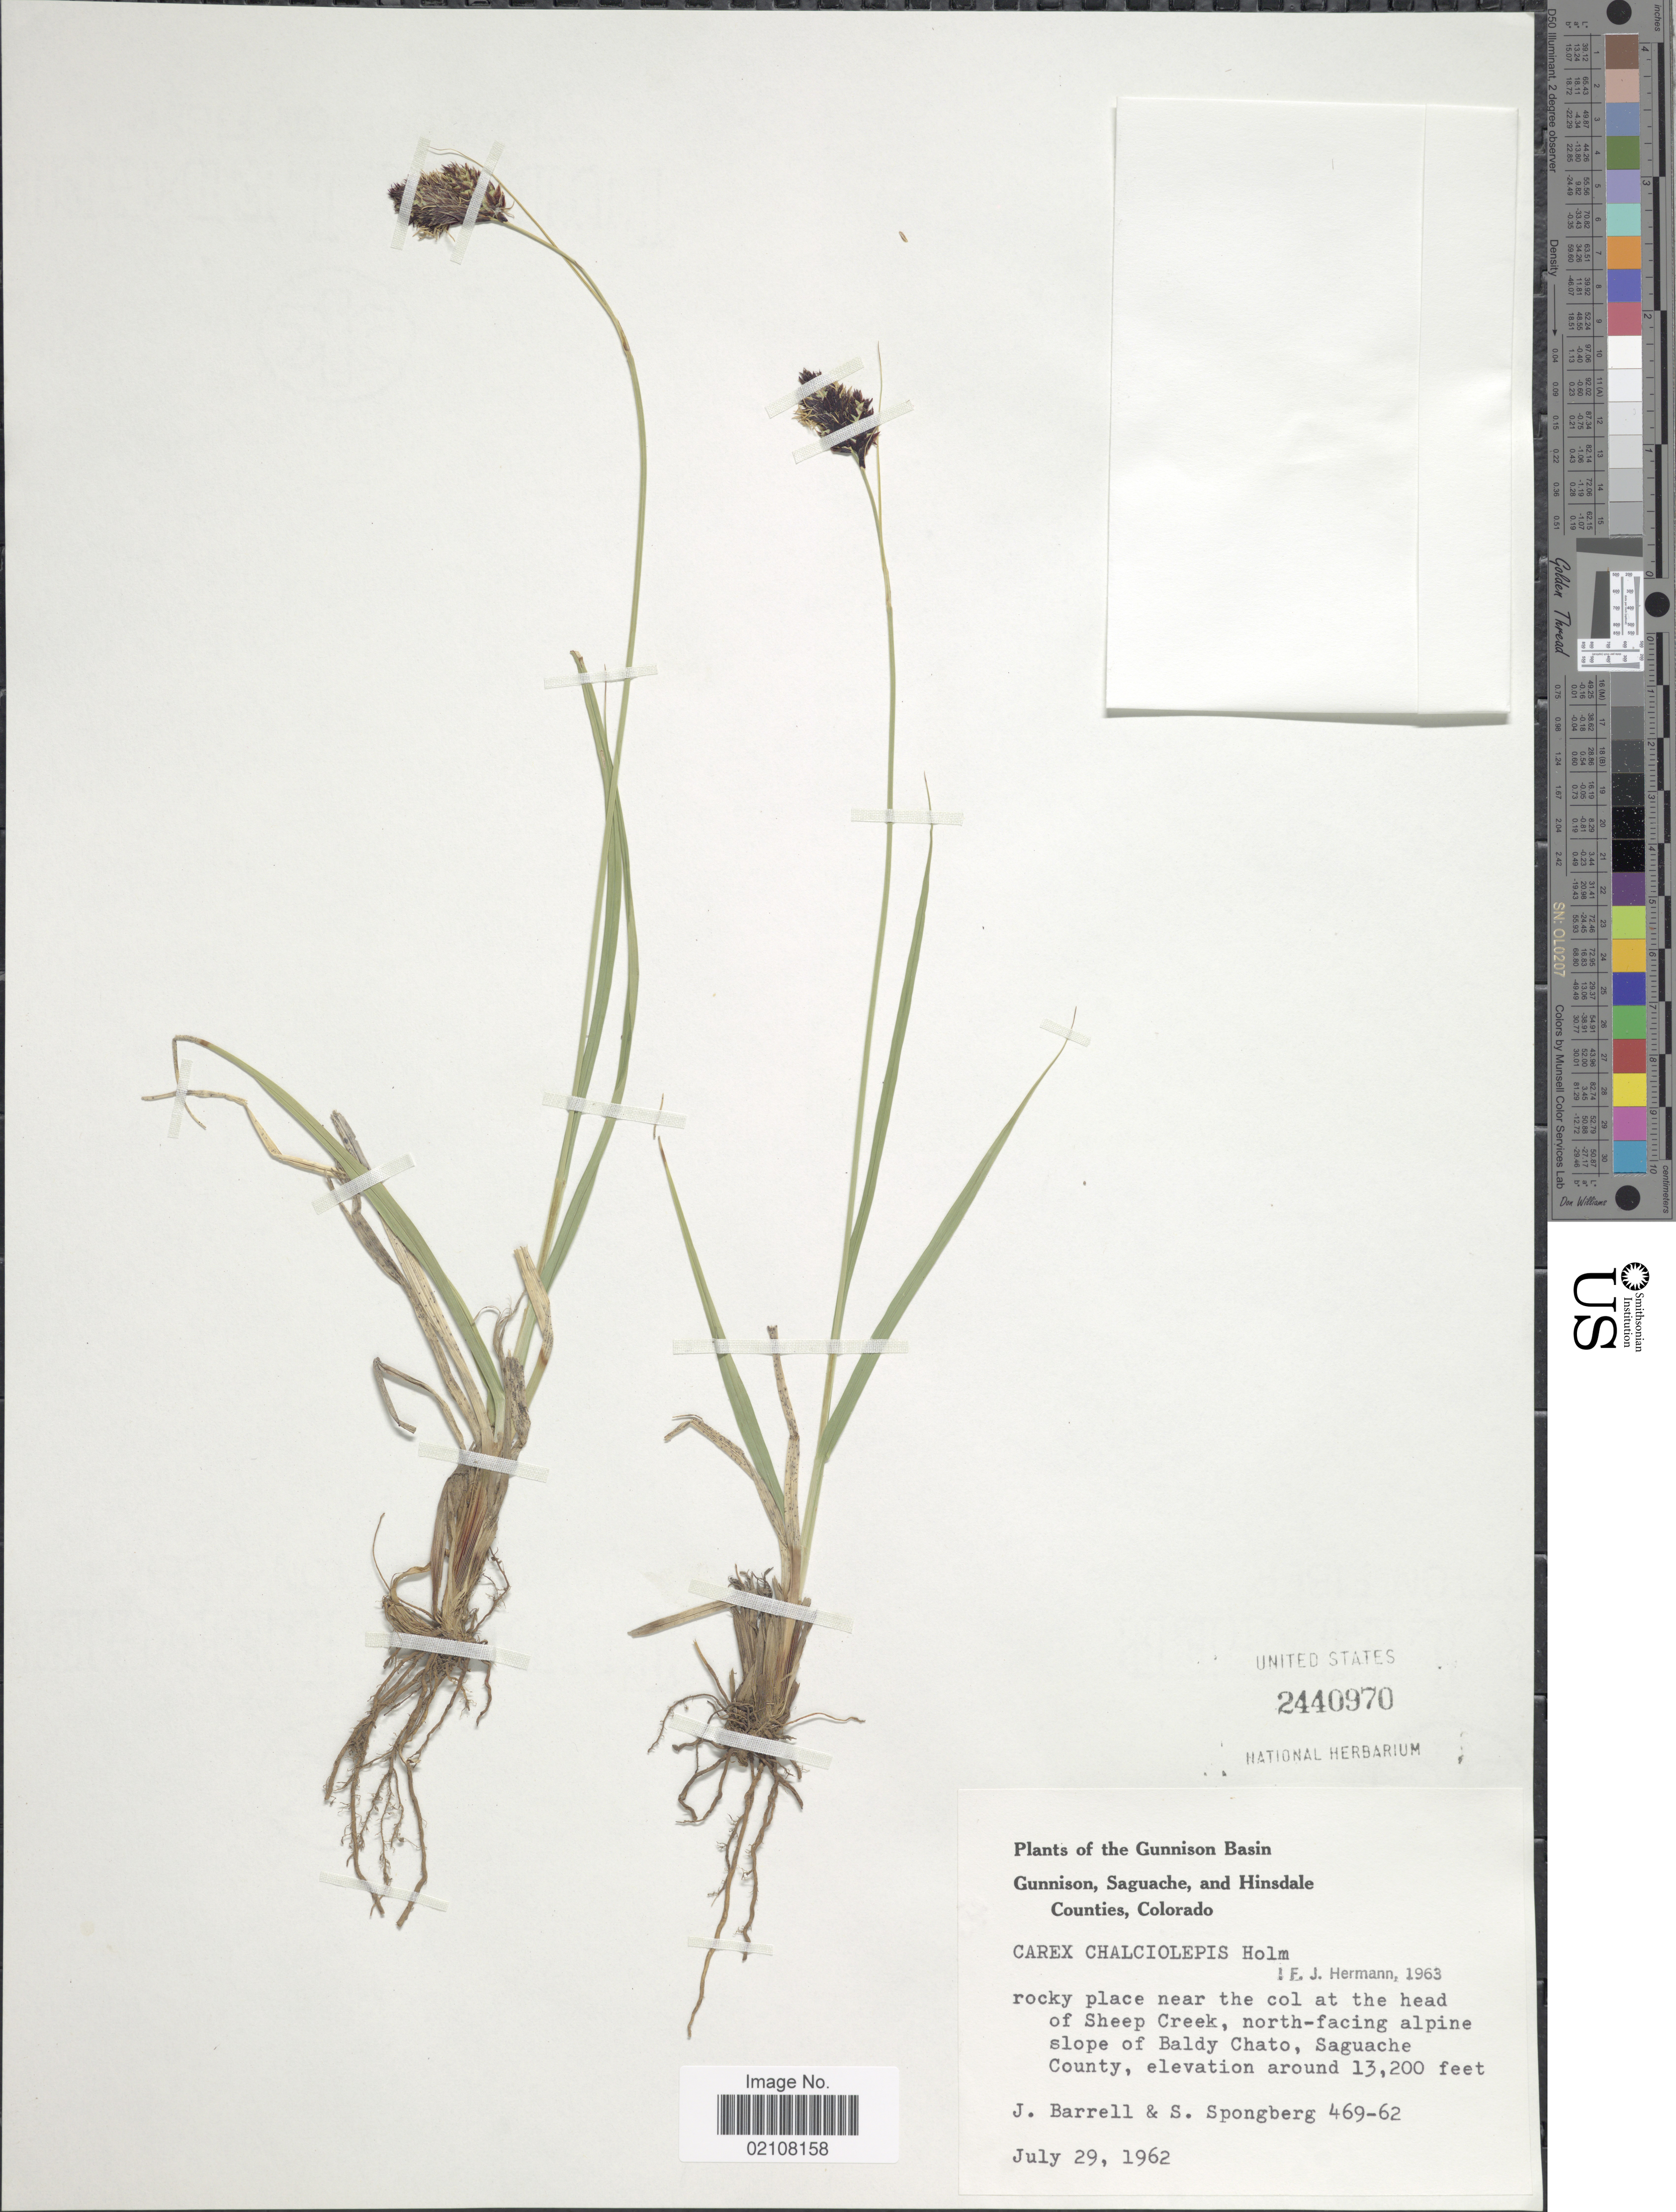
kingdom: Plantae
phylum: Tracheophyta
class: Liliopsida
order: Poales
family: Cyperaceae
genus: Carex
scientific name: Carex chalciolepis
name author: Holm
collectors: J. Barrell & S. A.Spongberg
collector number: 469-62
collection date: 1962-07-29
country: United States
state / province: Colorado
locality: Gunnison Basin, Gunnison, Saguache, and Hinsdale Counties, rocky slope near the col at the head of Sheep Creek, north-facing alpine slope of Baldo Chato, Saguache County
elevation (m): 4023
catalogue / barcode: US 2440970